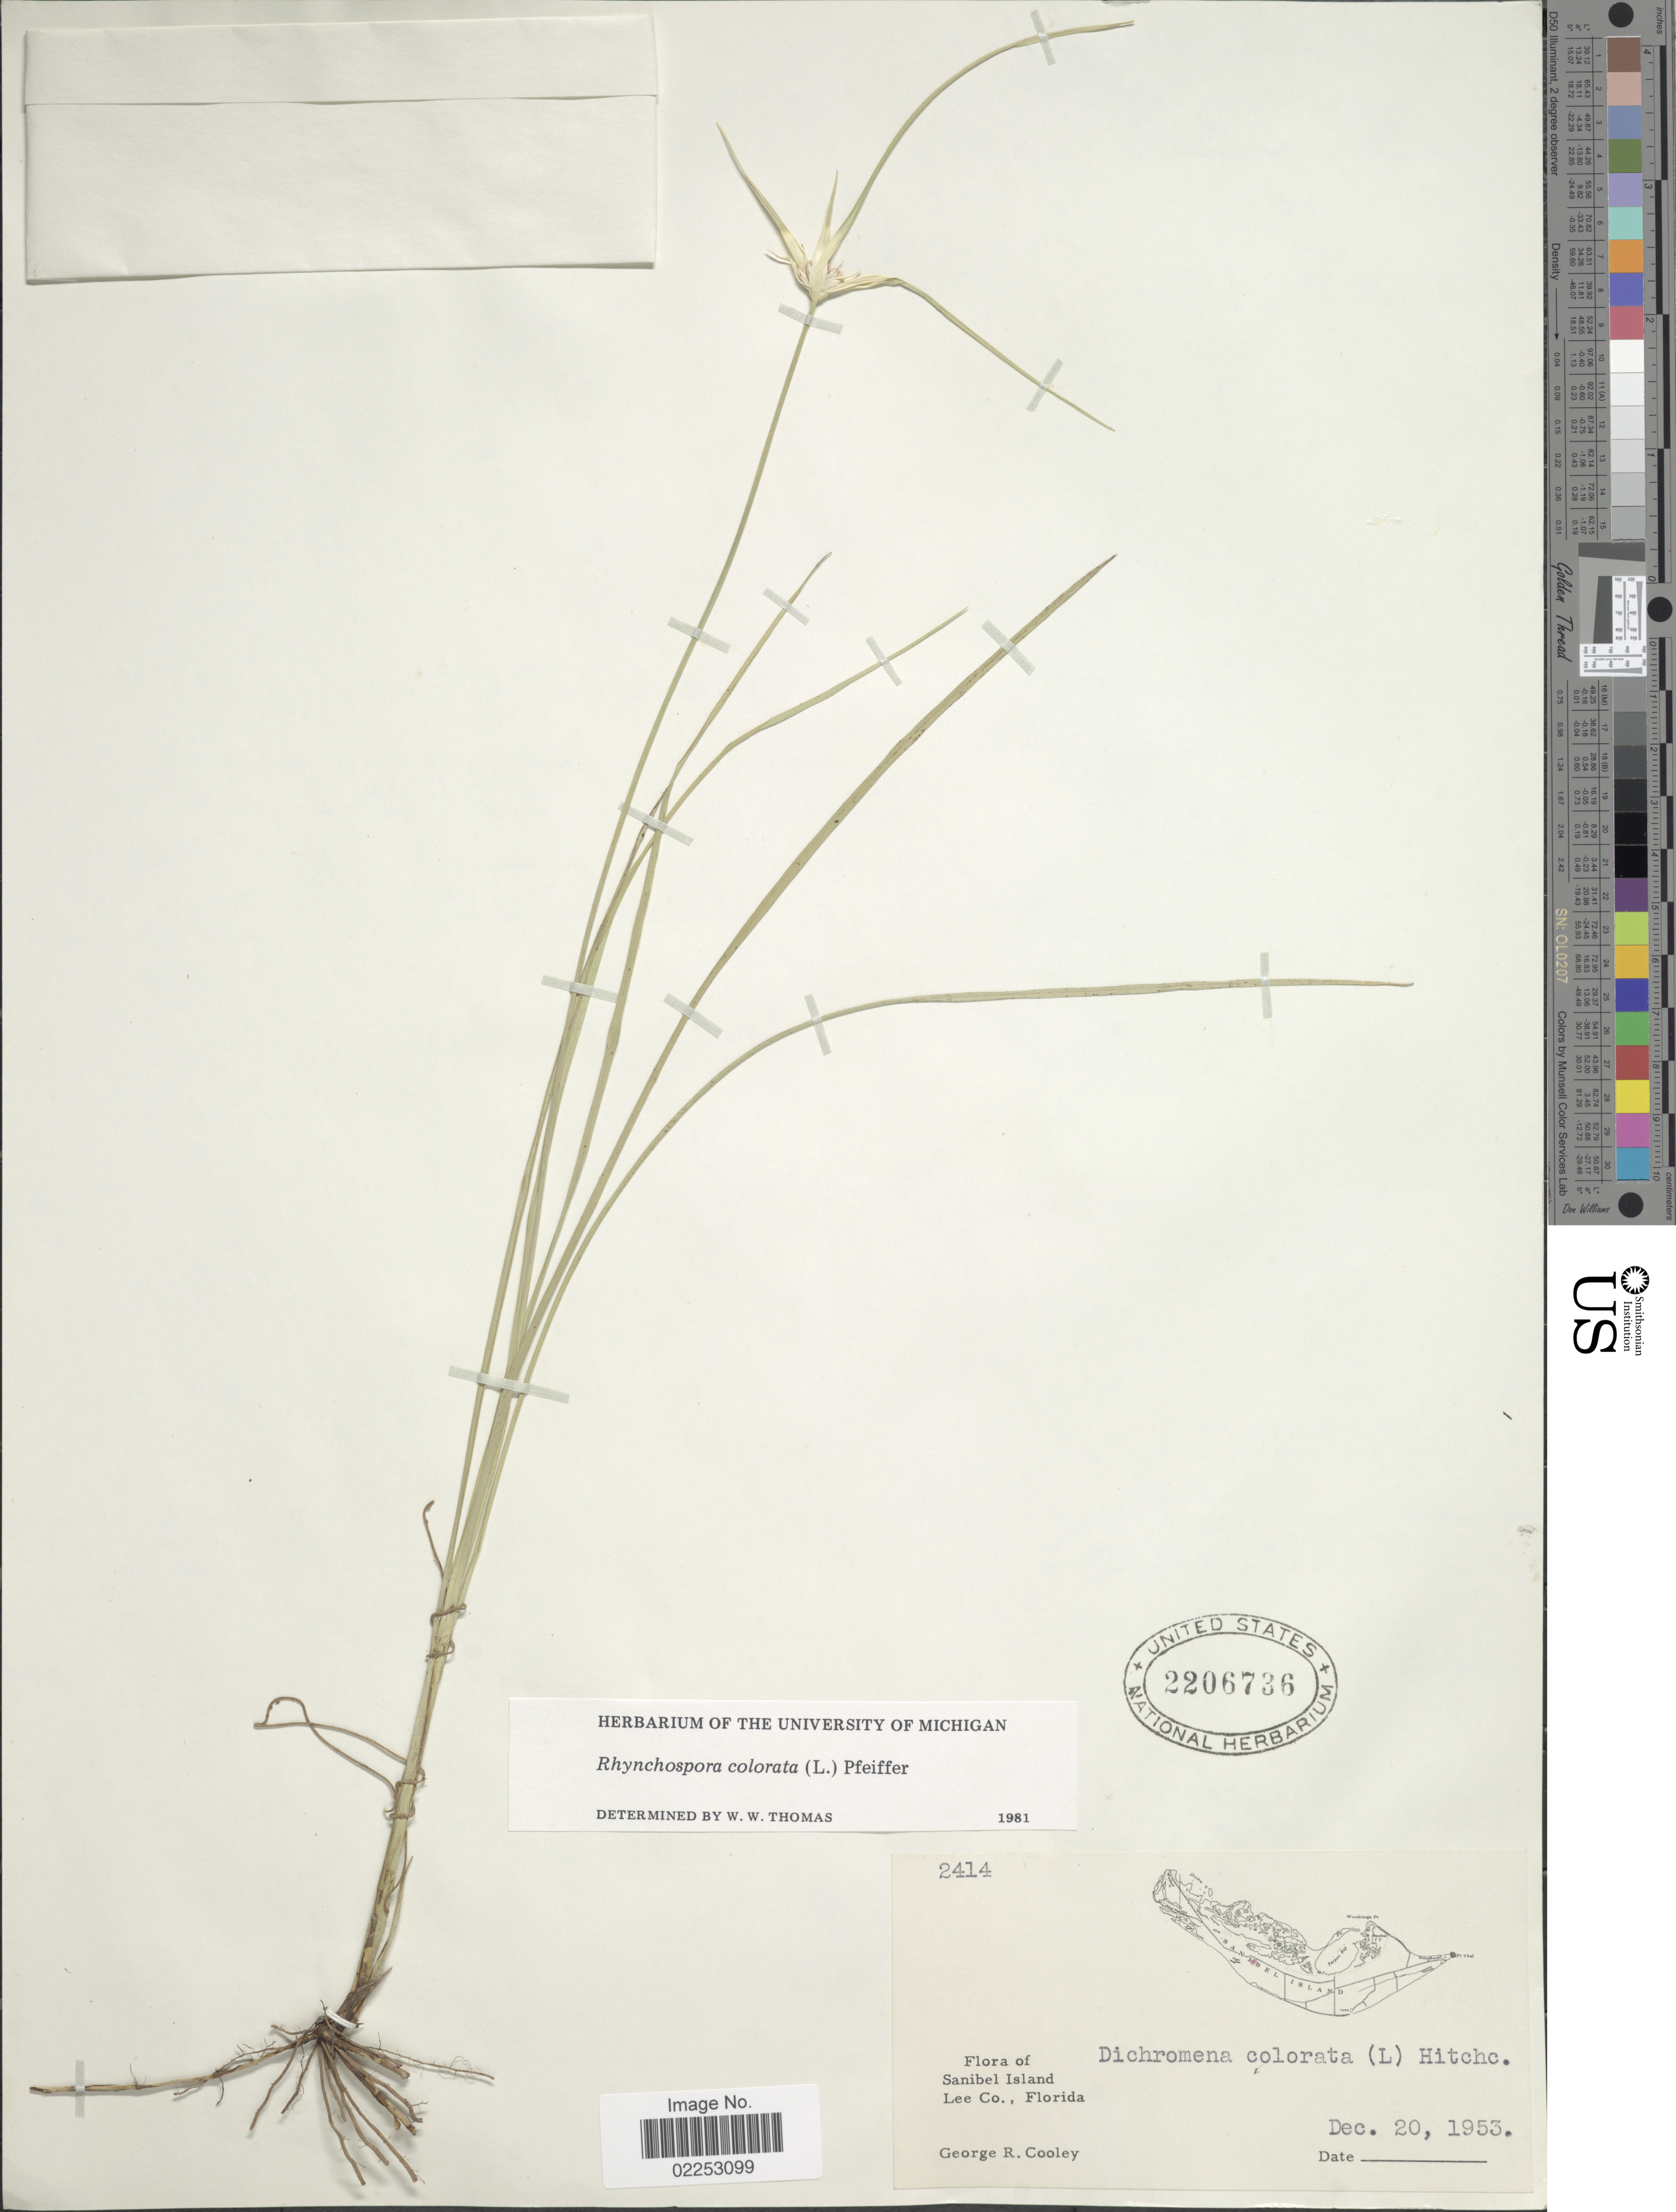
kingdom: Plantae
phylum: Tracheophyta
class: Liliopsida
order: Poales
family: Cyperaceae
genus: Rhynchospora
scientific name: Rhynchospora colorata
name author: (L.) H. Pfeiff.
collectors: G. R. Cooley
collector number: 2414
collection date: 1953-12-20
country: United States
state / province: Florida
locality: Sanibel Island, Lee Co.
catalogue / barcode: US 2206736